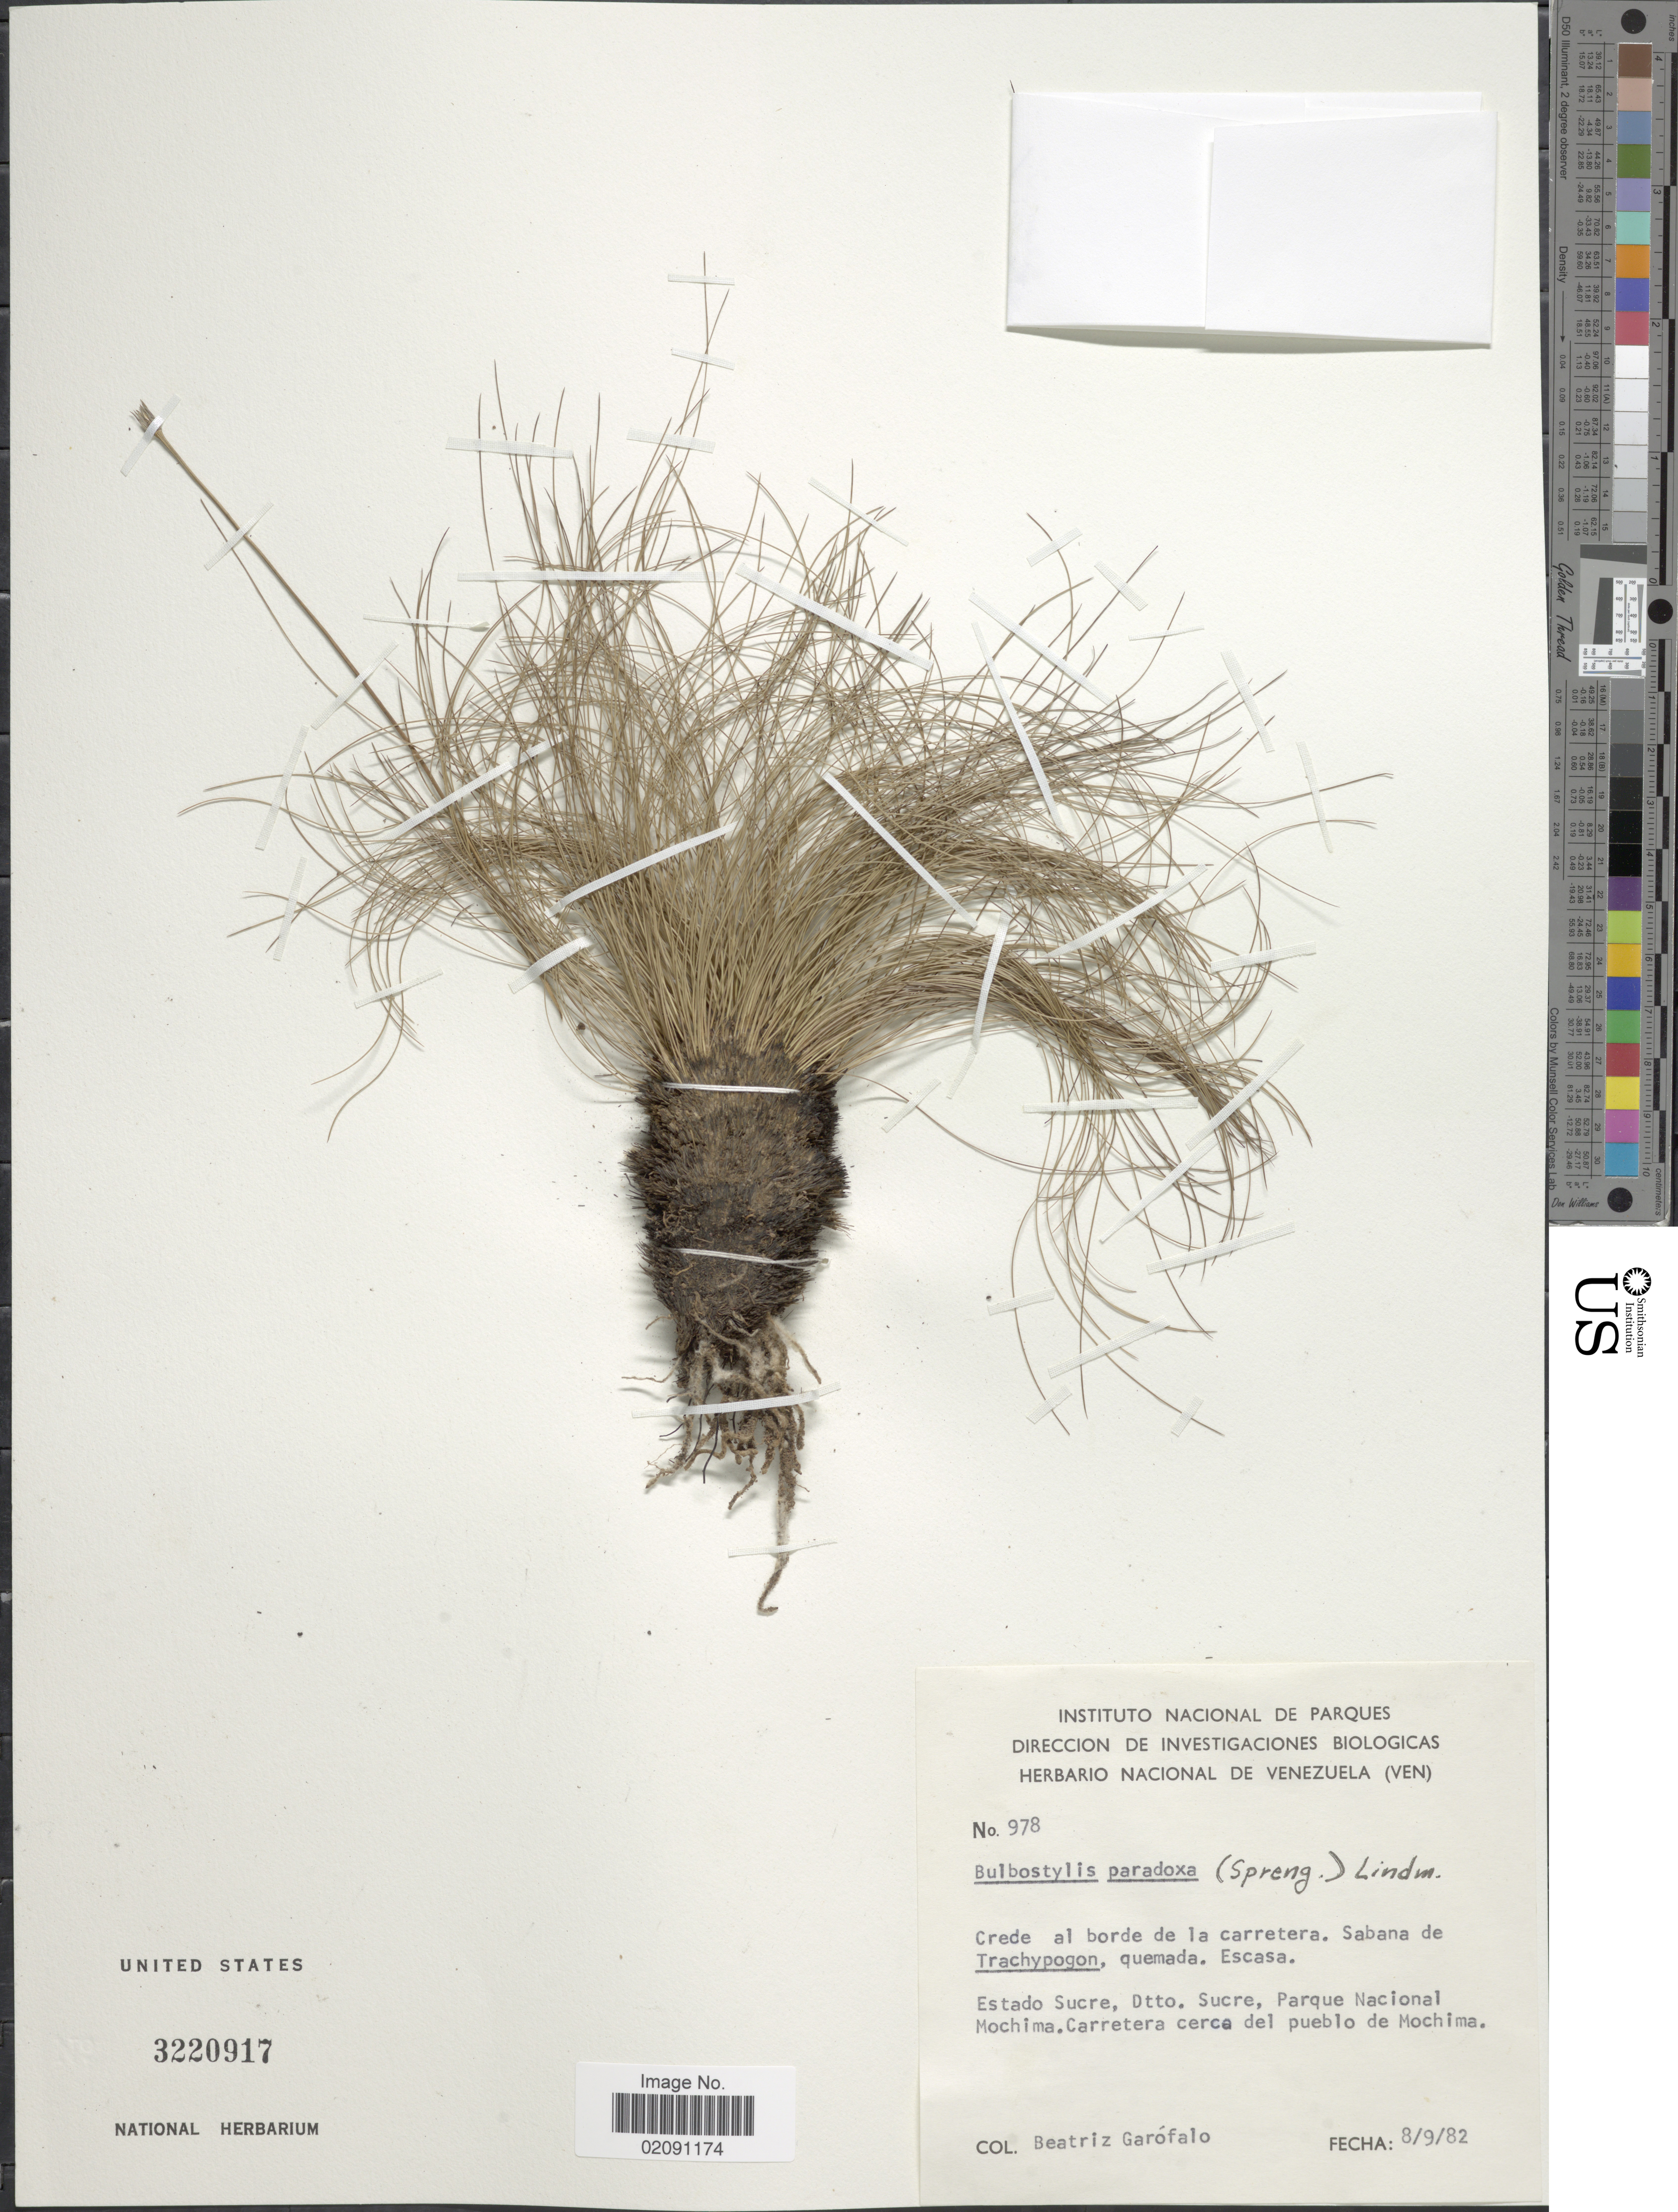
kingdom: Plantae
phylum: Tracheophyta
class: Liliopsida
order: Poales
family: Cyperaceae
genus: Bulbostylis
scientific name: Bulbostylis paradoxa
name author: (Spreng.) Lindm.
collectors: B. Garofalo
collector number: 978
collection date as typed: Transcribed d/m/y: 8/9/82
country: Venezuela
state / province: Sucre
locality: Crede al borde de la carretera, estado Sucre, Dtto. Sucre, Parque Nacional Mochima, carretera cerca del puebla de Mochima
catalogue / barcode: US 3220917